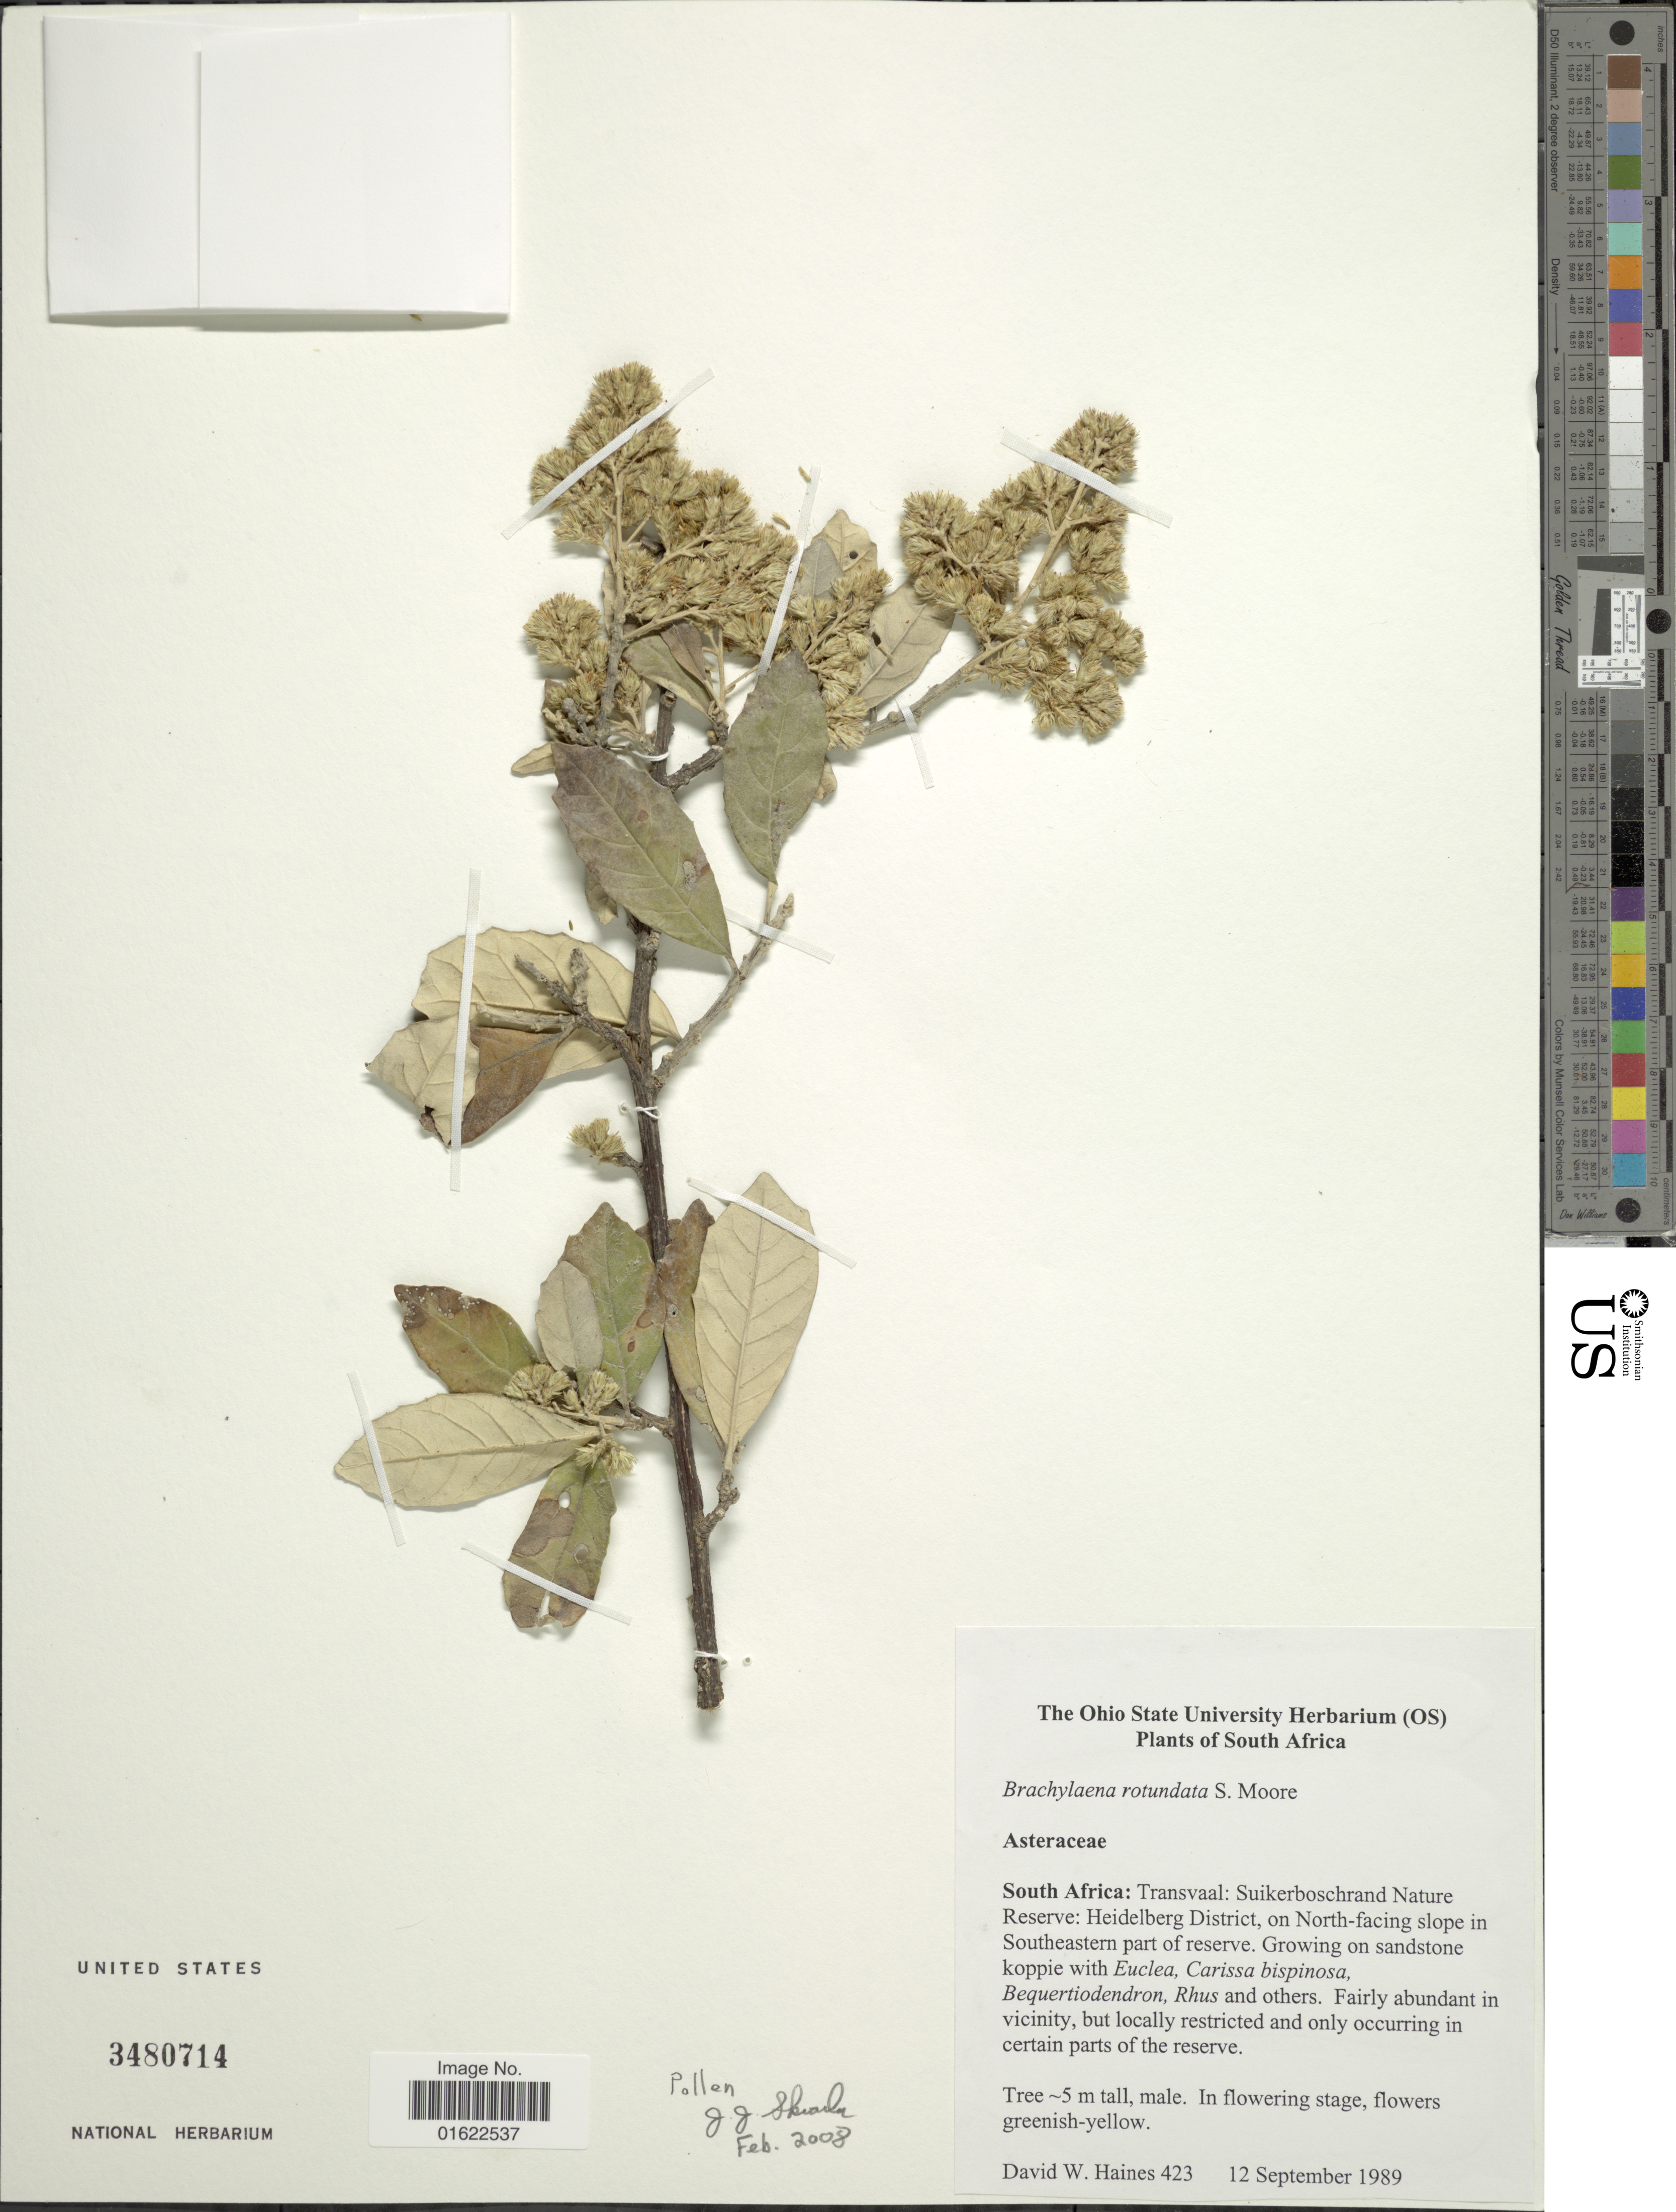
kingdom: Plantae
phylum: Tracheophyta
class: Magnoliopsida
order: Asterales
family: Asteraceae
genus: Brachylaena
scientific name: Brachylaena rotundata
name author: S. Moore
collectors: D. Haines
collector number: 423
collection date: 1989-09-12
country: South Africa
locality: Transvaal: Suikerboschrand Nature Reserve: Heidelberg District, on North-facing slope in Southeastern part of reserve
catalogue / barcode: US 3480714